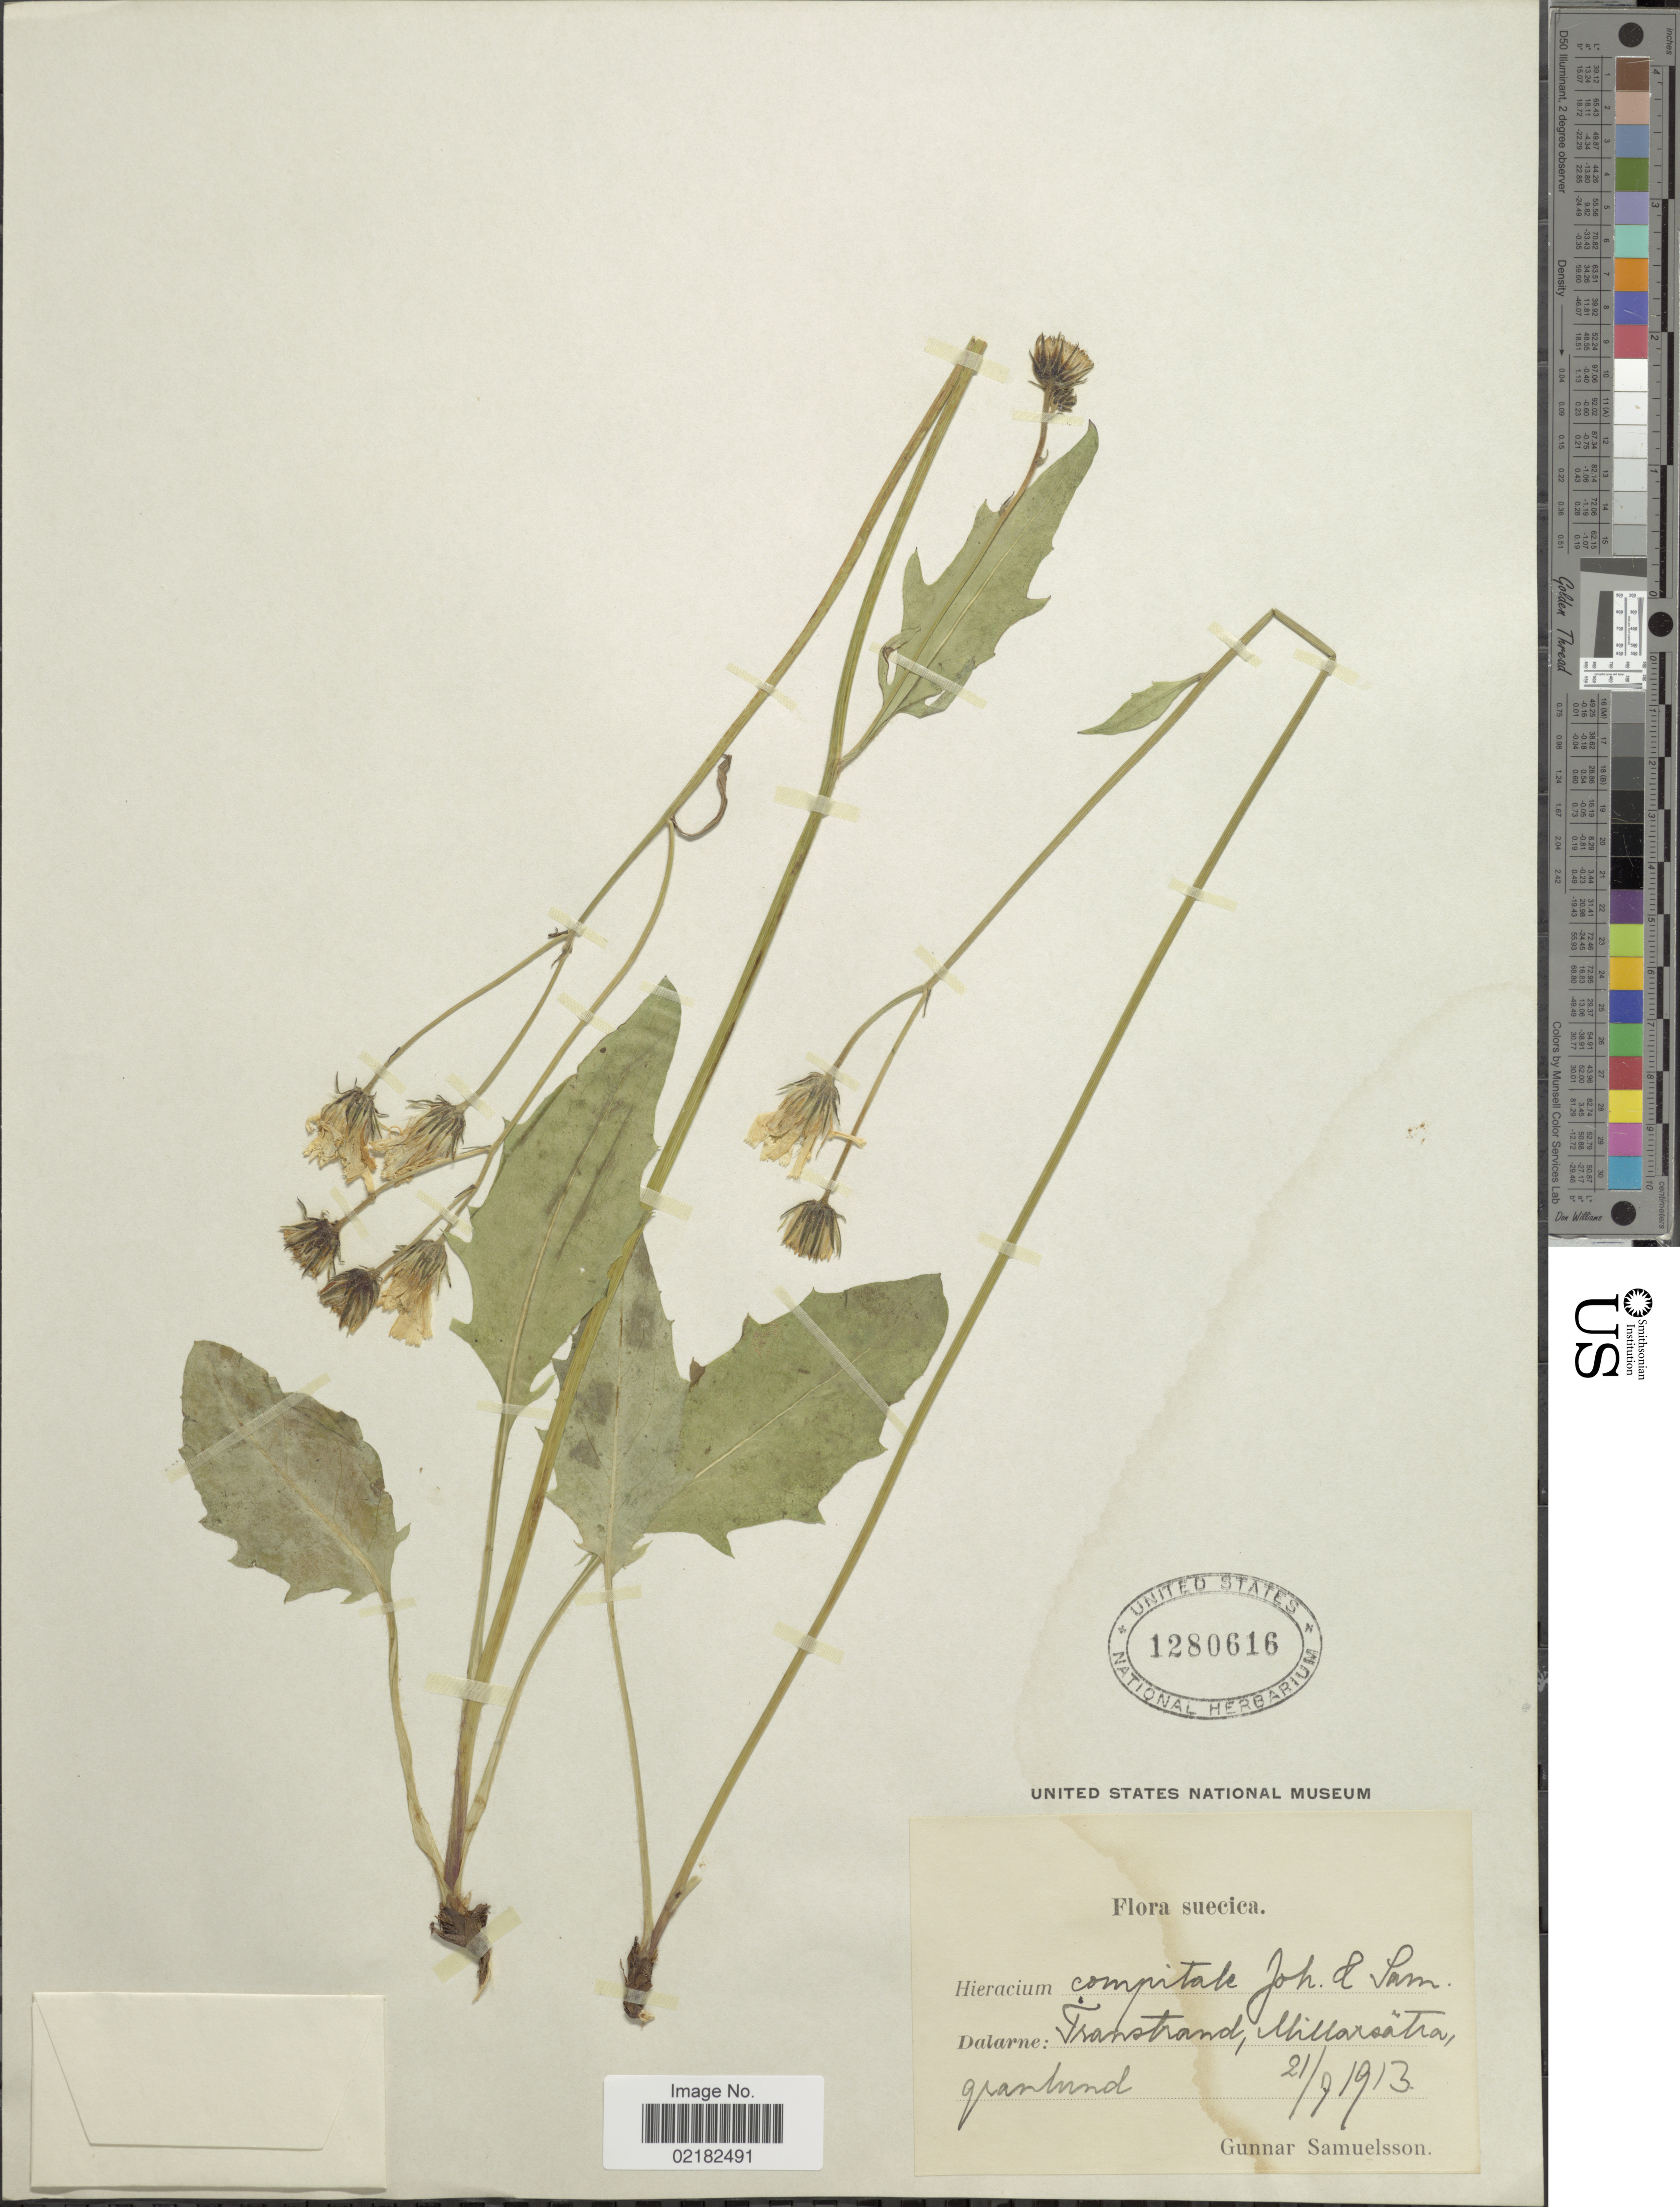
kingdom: Plantae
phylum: Tracheophyta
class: Magnoliopsida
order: Asterales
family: Asteraceae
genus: Hieracium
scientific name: Hieracium compitale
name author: Johanss. & Sam.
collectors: G. Samuelsson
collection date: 1913-07-21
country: Sweden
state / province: Dalarna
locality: Suecica, Dalarne, Transtrand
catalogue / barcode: US 1280616